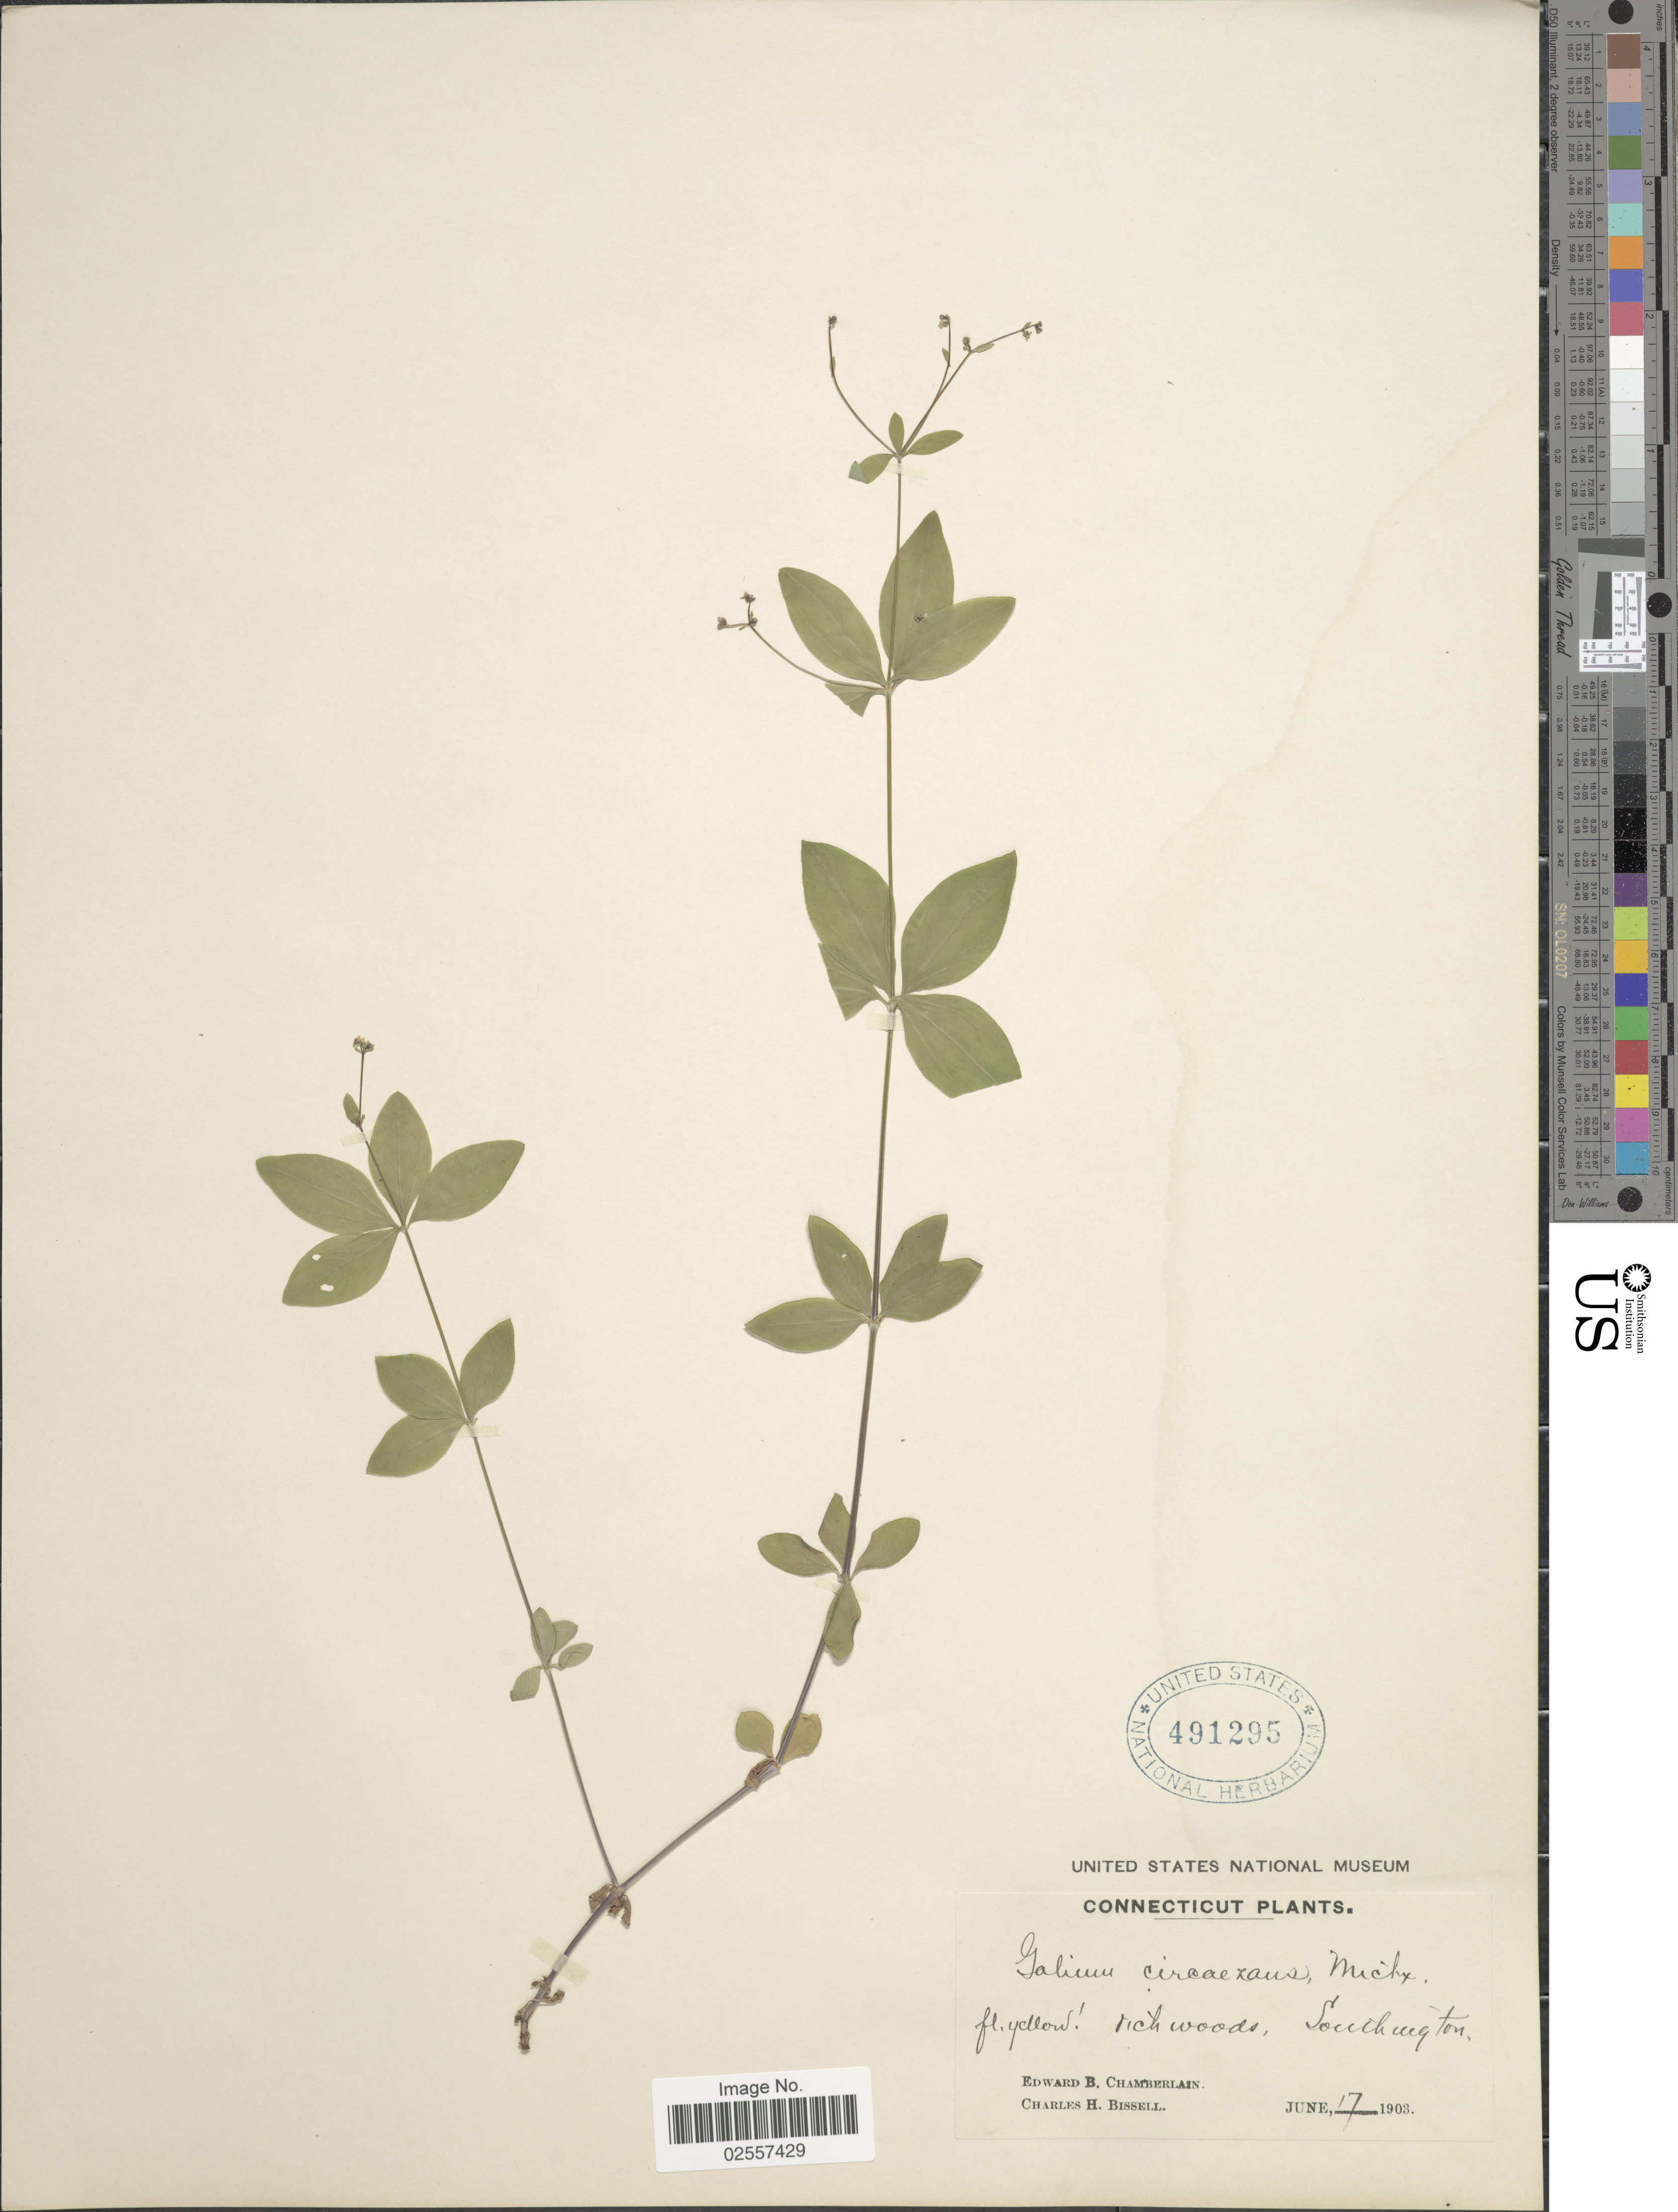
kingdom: Plantae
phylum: Tracheophyta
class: Magnoliopsida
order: Gentianales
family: Rubiaceae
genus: Galium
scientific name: Galium circaezans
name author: Michx.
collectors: E. Chamberlain & C. Bissell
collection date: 1903-06-17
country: United States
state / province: Connecticut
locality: Rich woods, Southington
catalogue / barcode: US 491295